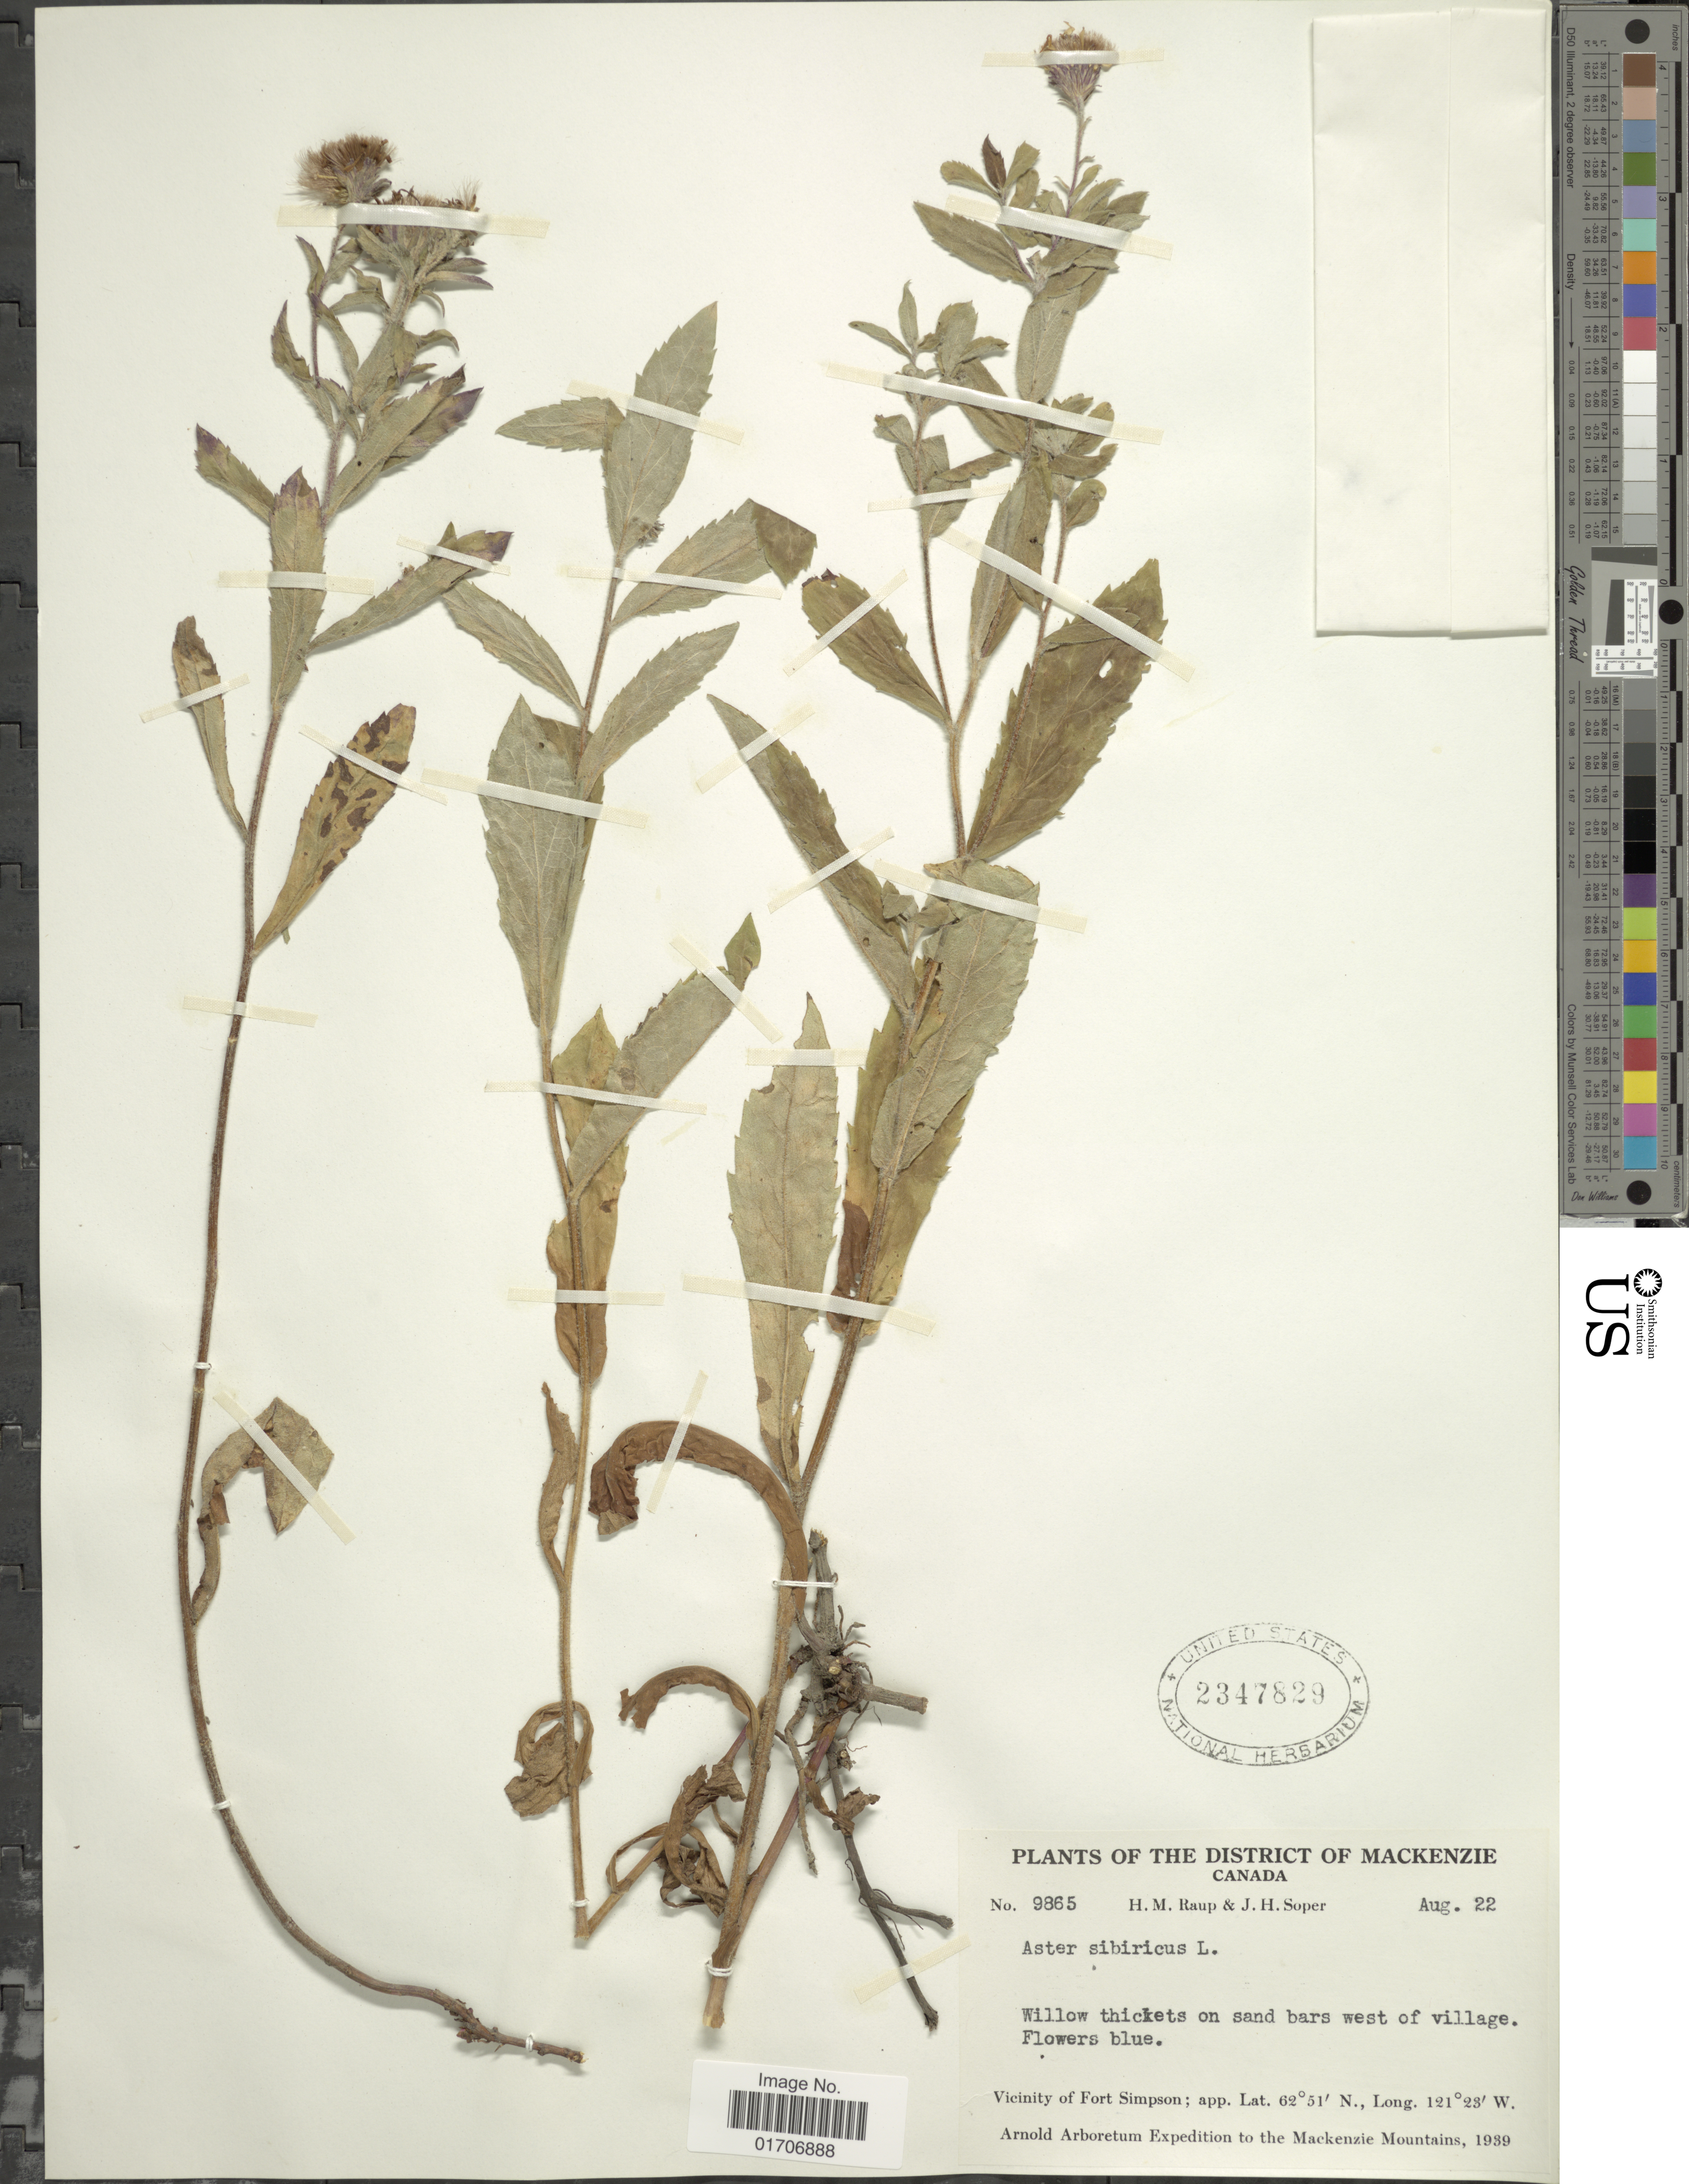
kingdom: Plantae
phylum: Tracheophyta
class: Magnoliopsida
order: Asterales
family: Asteraceae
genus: Eurybia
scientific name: Eurybia sibirica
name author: (L.) G.L. Nesom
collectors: H. Raup & J. H. Soper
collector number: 9865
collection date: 1939-08-22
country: Canada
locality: District of Mackenzie. Vicinity of Fort Simpson.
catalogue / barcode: US 2347829